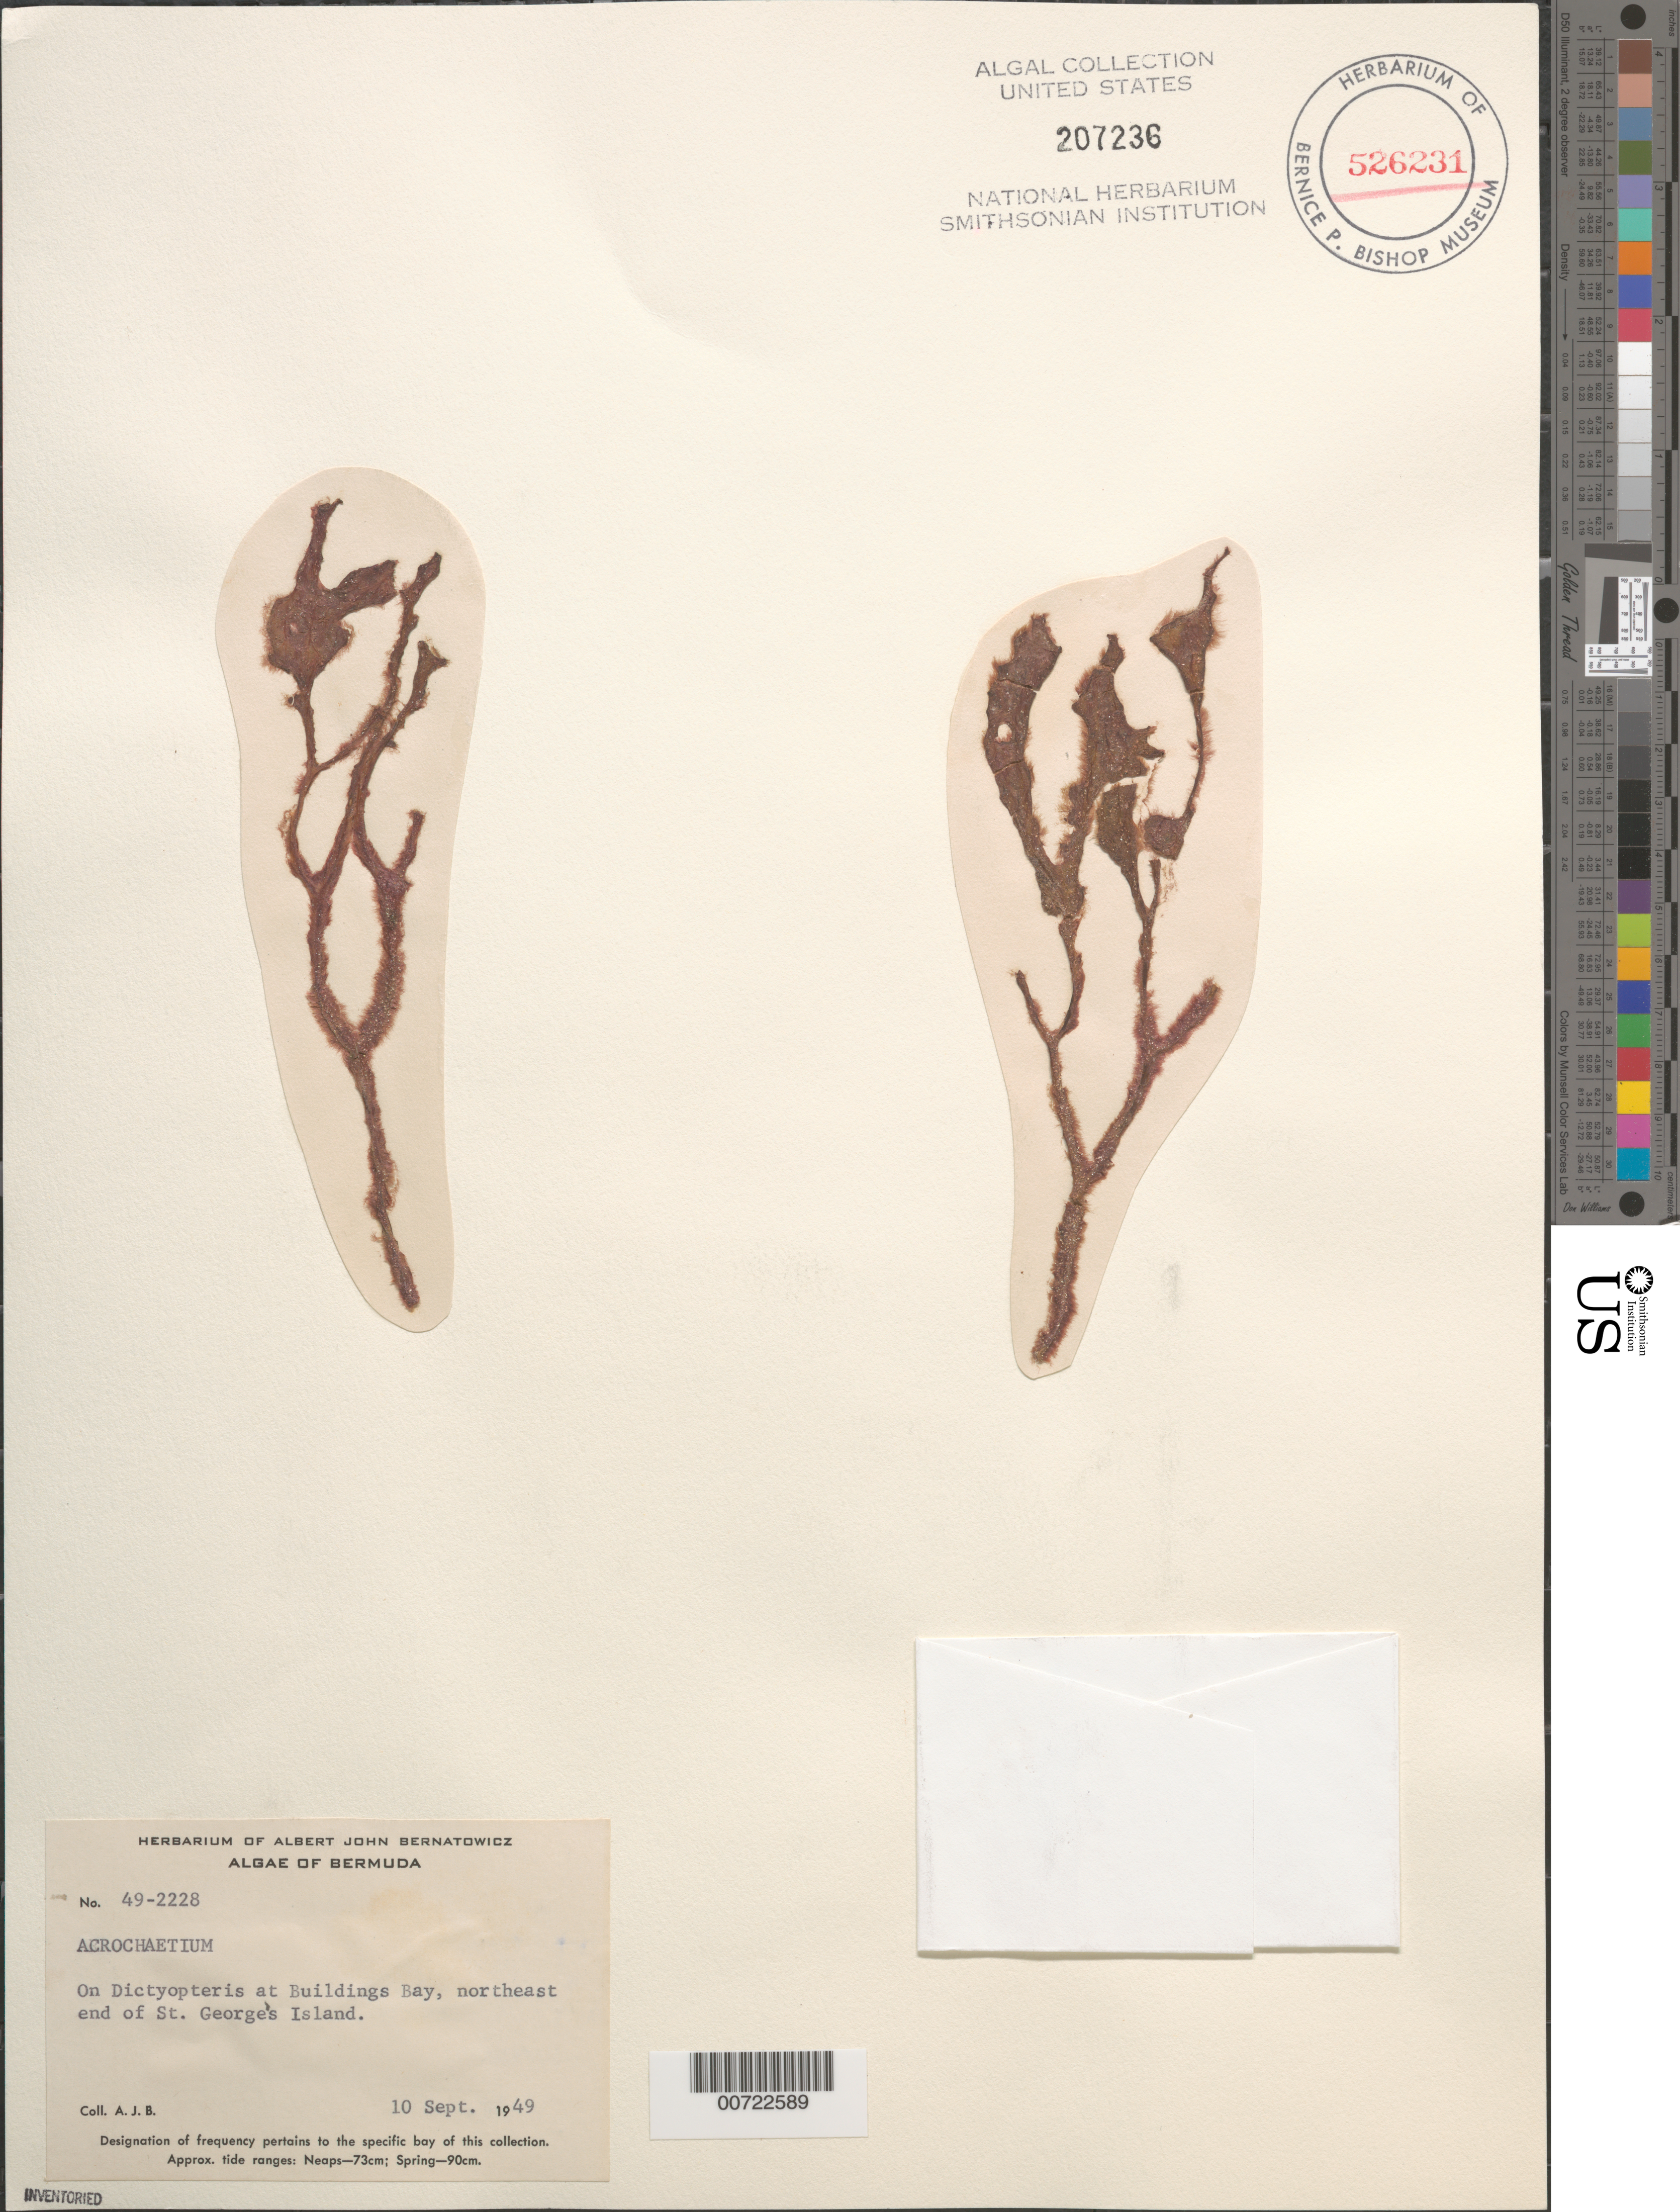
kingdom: Plantae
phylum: Rhodophyta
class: Florideophyceae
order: Acrochaetiales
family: Acrochaetiaceae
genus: Acrochaetium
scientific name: Acrochaetium sp.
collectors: A. Bernatowicz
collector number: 49-2228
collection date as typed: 10 Sep 1949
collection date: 1949-09-10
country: Bermuda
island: St. George's Island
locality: Buildings Bay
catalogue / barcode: US 207236